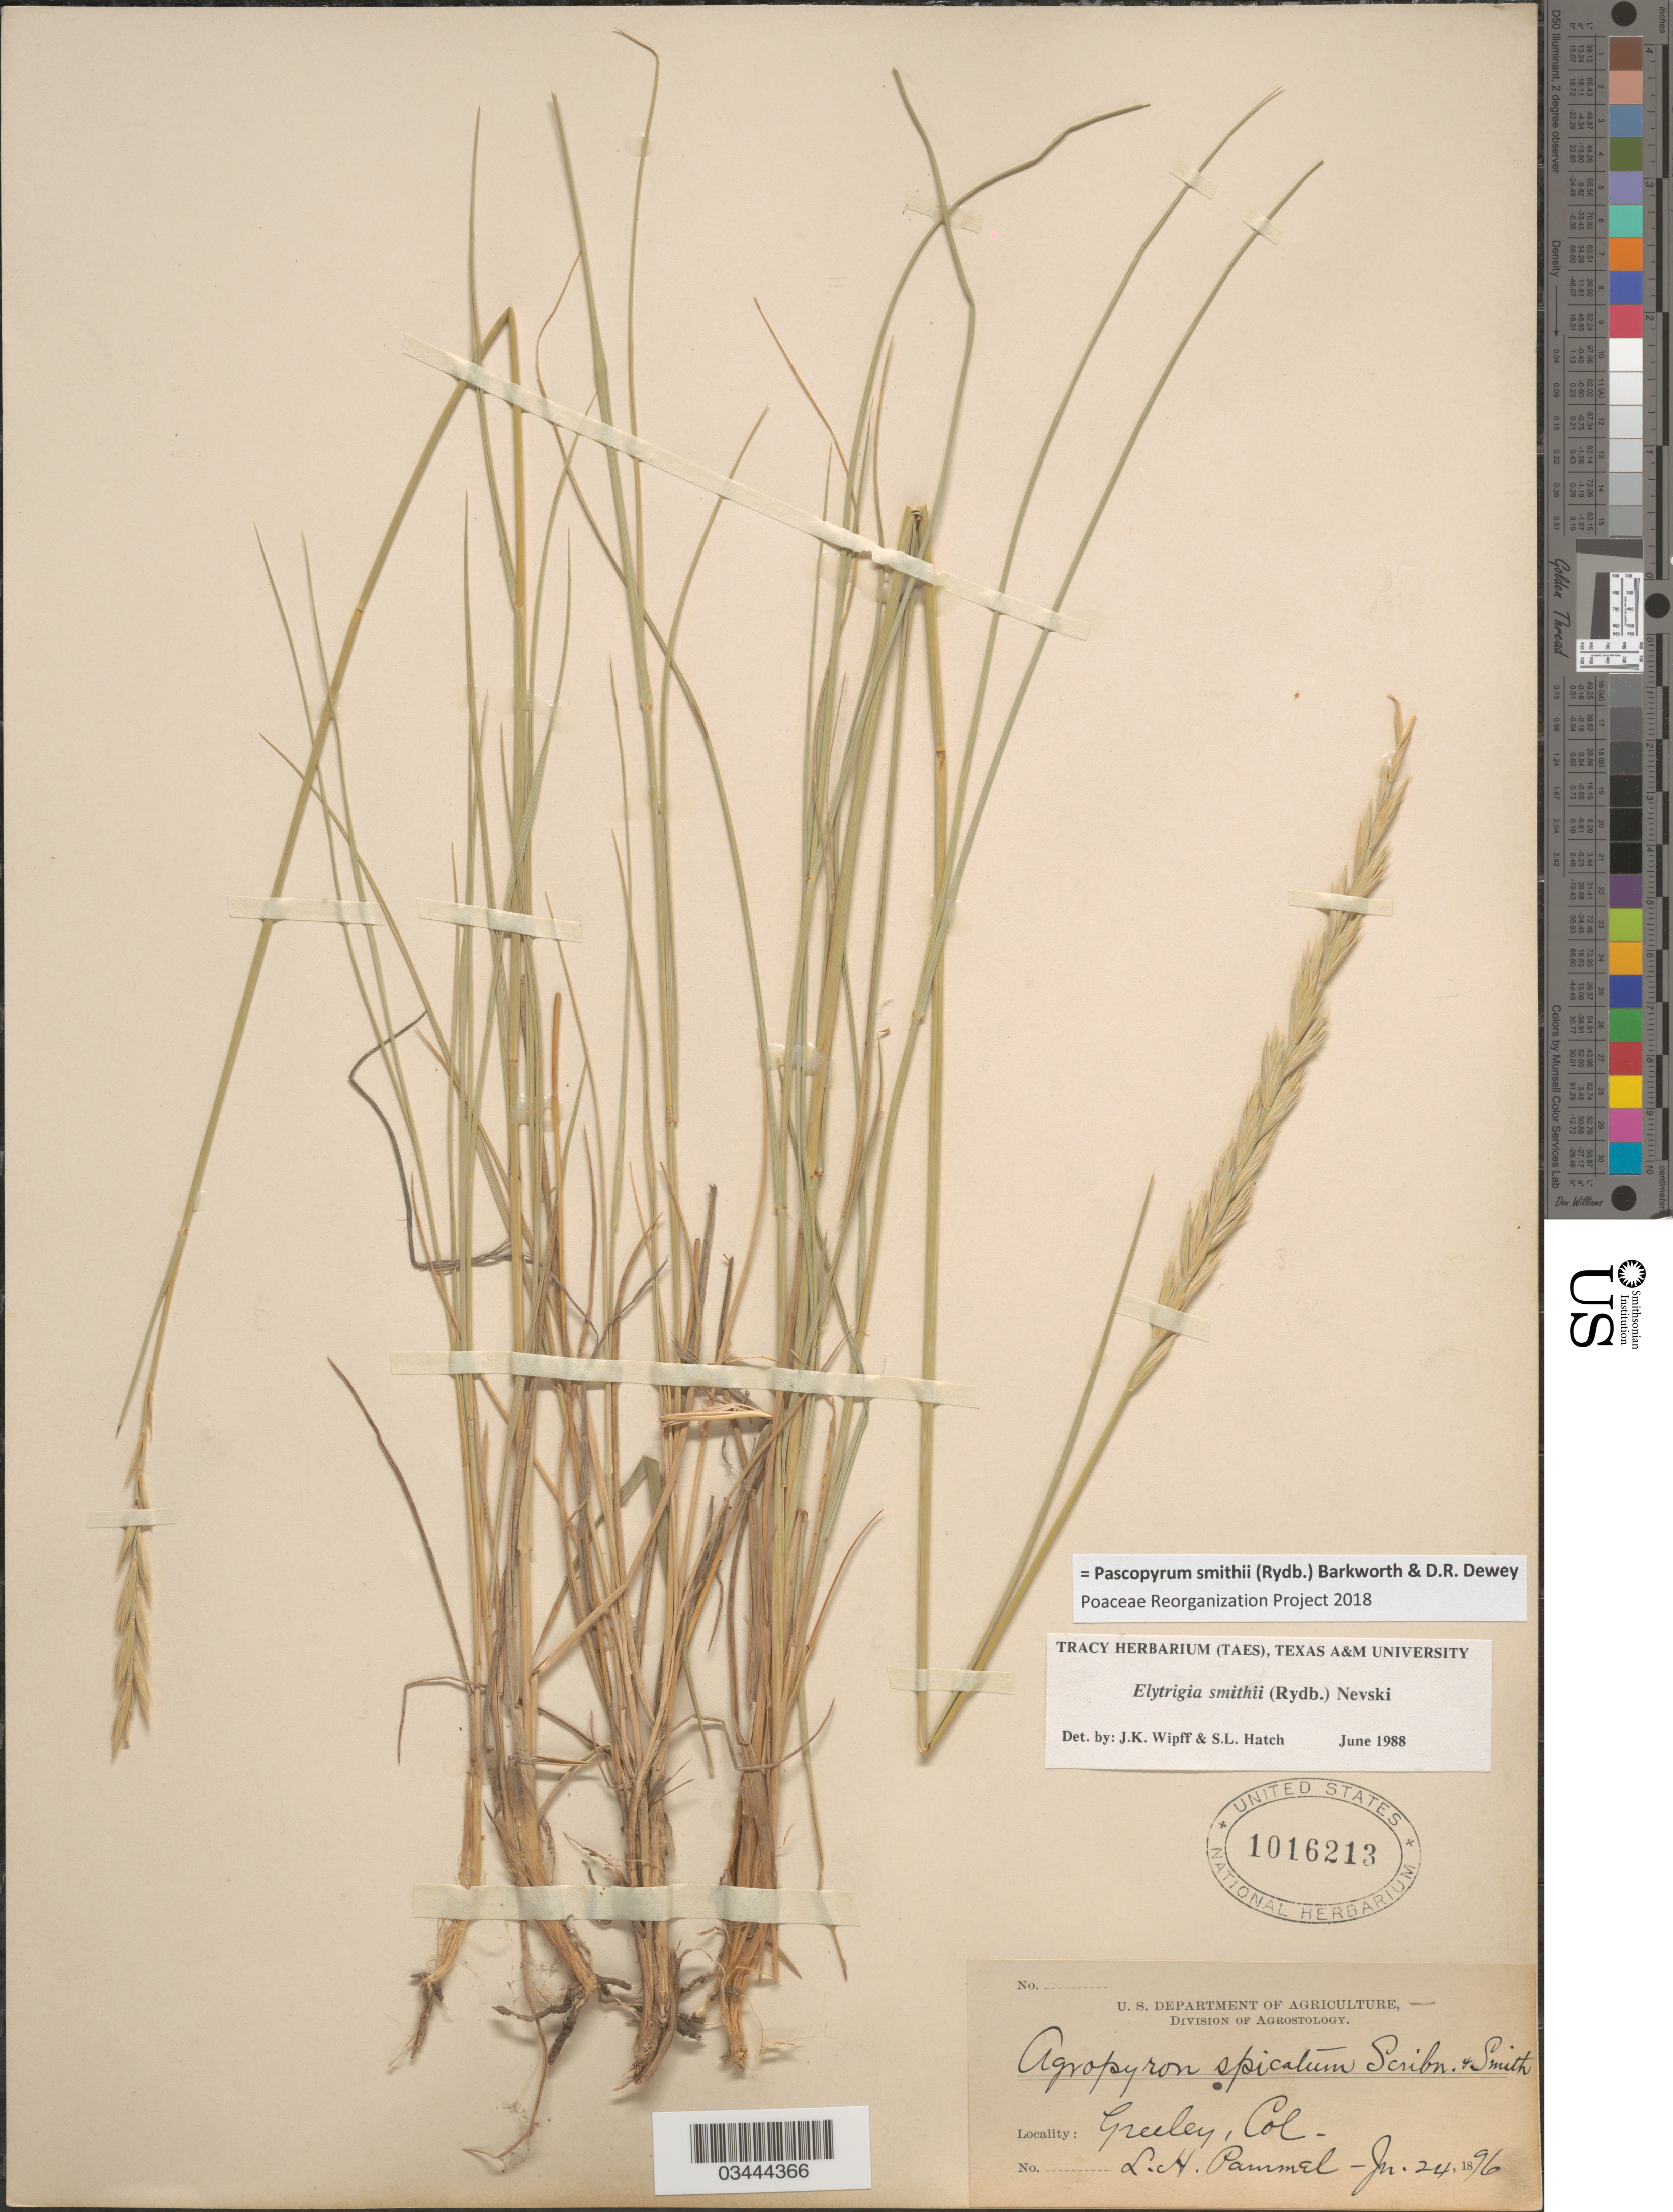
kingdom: Plantae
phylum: Tracheophyta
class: Liliopsida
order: Poales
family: Poaceae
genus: Pascopyrum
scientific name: Pascopyrum smithii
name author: (Rydb.) Barkworth & Dewey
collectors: L. Pammel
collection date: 1896-06-24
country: United States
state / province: Colorado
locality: Greeley.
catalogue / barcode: US 1016213